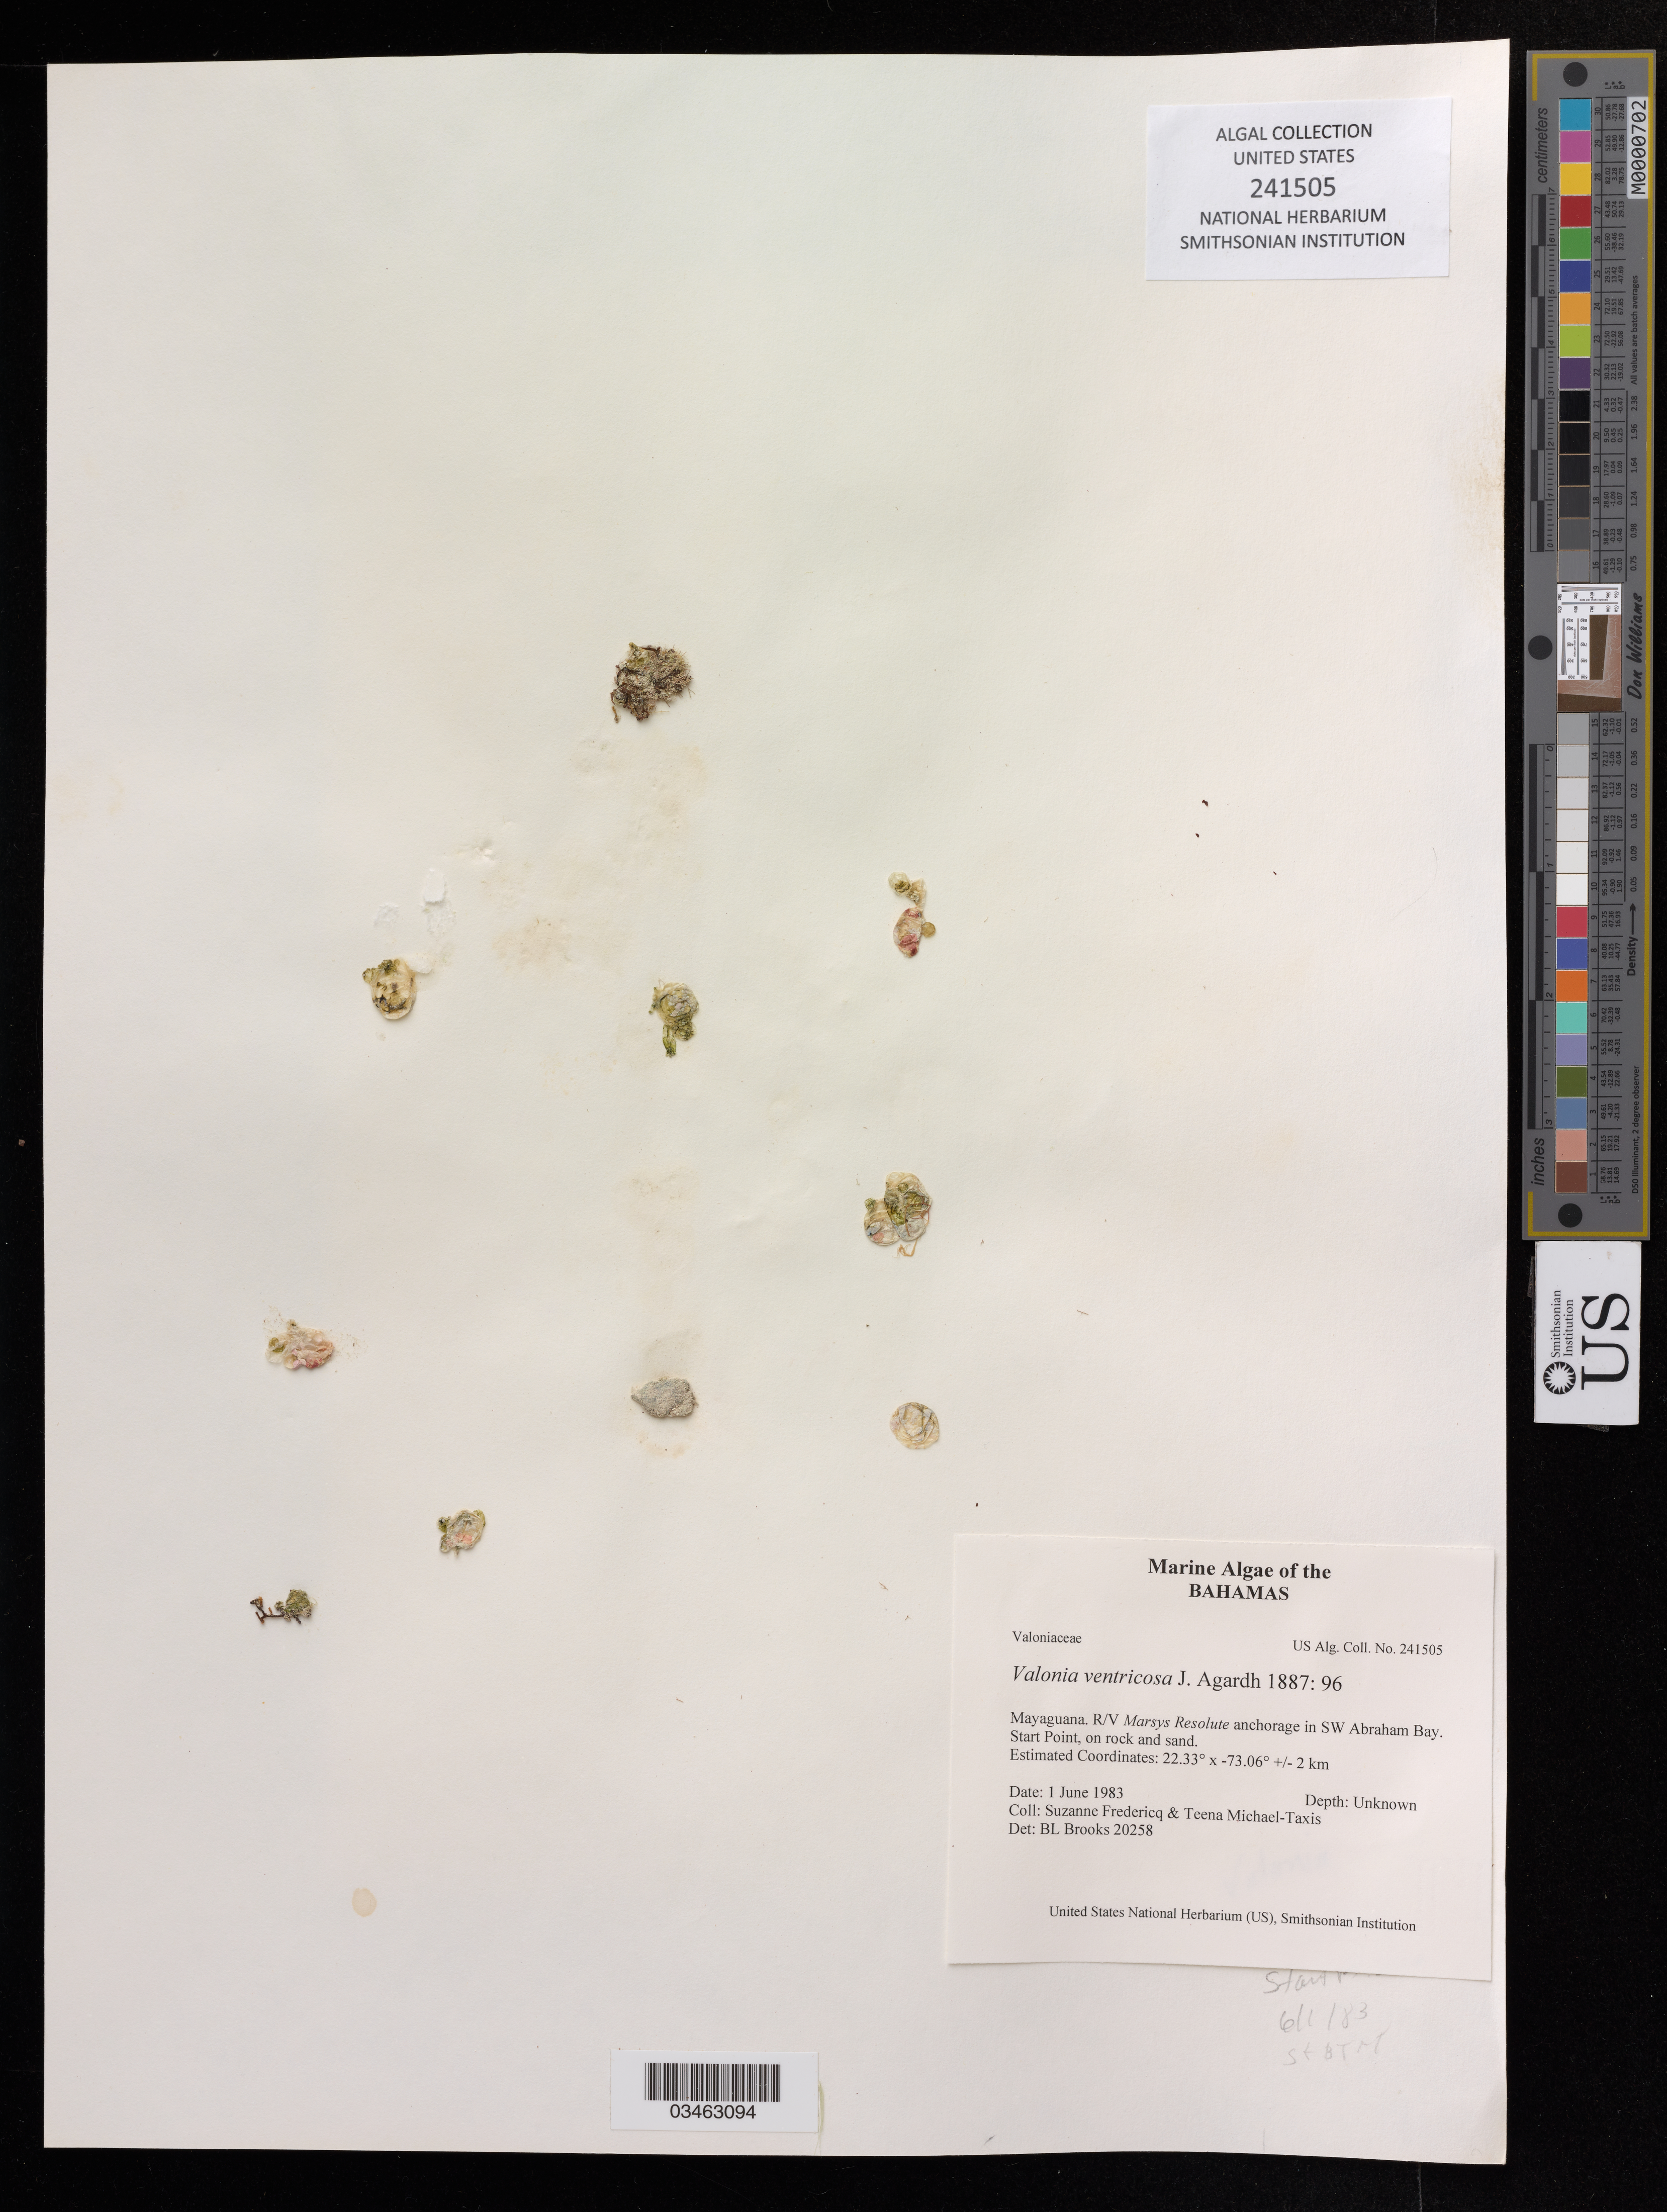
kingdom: Plantae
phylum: Chlorophyta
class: Ulvophyceae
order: Siphonocladales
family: Valoniaceae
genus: Valonia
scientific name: Valonia ventricosa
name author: J. Agardh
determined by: Brooks, B. L., (BOT), Smithsonian Institution - National Museum of Natural History (UNITED STATES)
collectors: S. Fredericq & T. Michael-Taxis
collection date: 1983-06-01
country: Bahamas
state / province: Mayaguana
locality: R/V Marsys Resolute anchorage in SW Abraham Bay. Start Point.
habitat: Rock and sand.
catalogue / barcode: US 241505